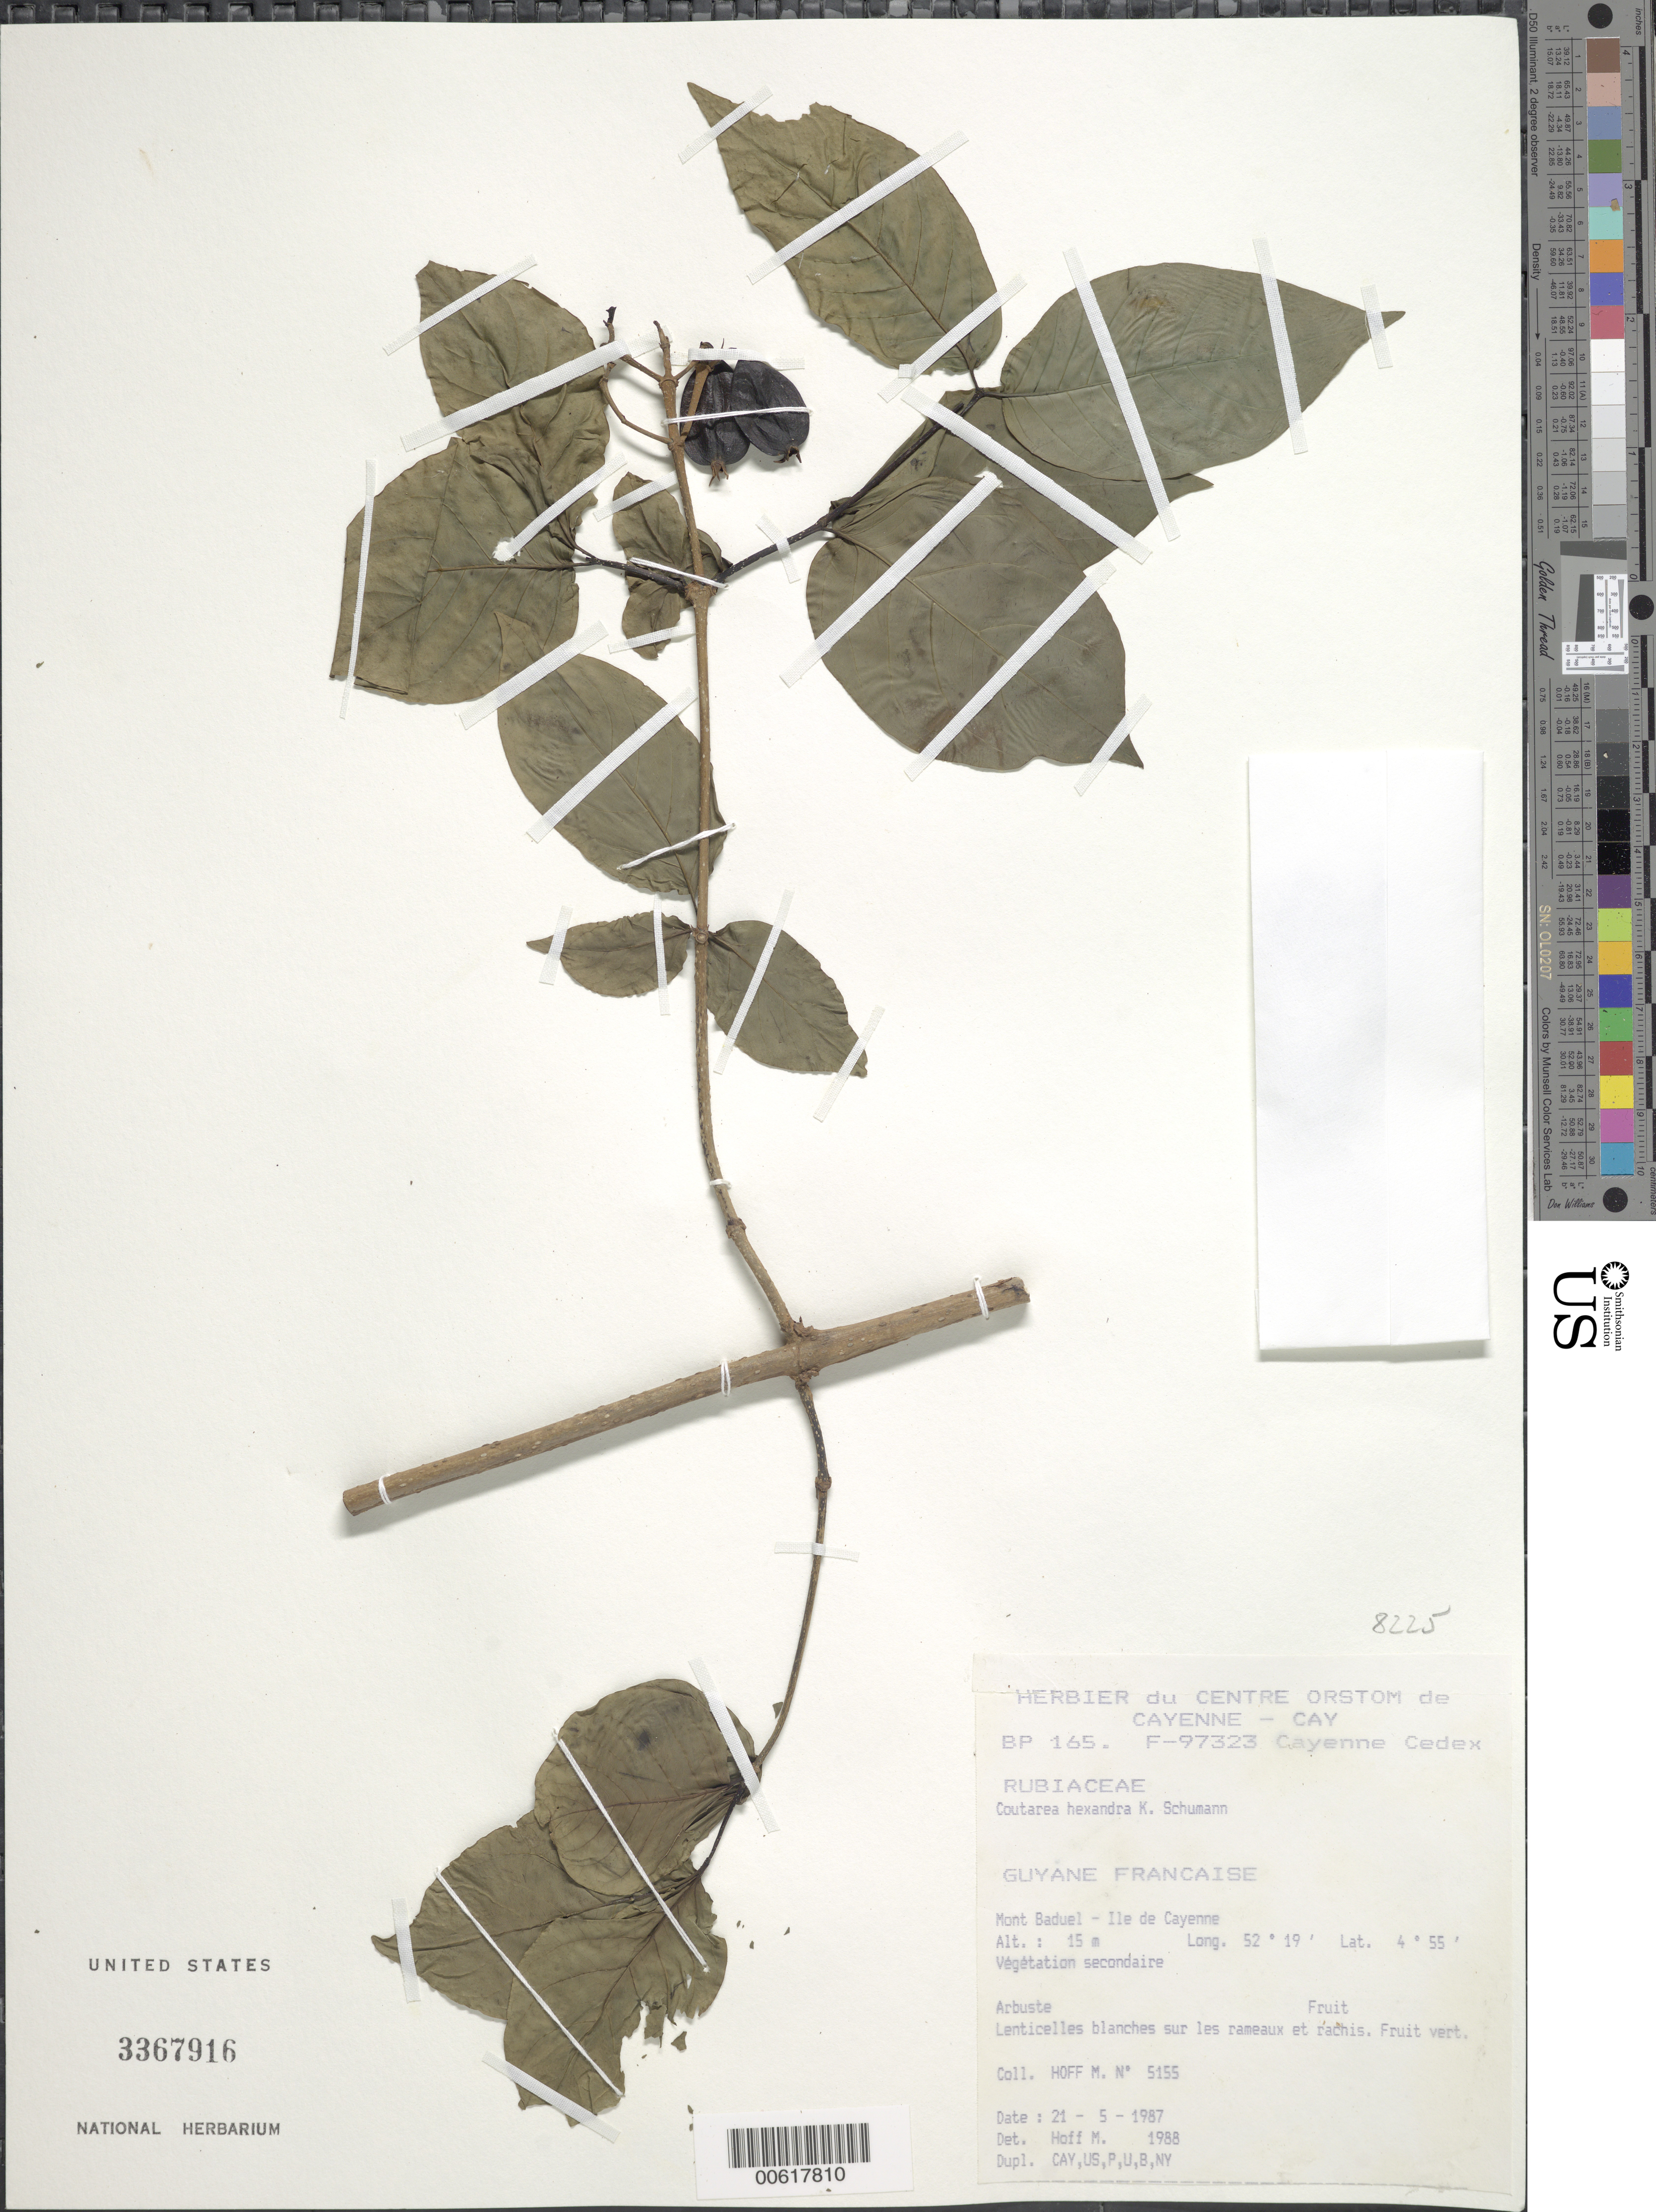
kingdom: Plantae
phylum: Tracheophyta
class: Magnoliopsida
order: Gentianales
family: Rubiaceae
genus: Coutarea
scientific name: Coutarea hexandra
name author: (Jacq.) K. Schum.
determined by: Hoff, M.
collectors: M. Hoff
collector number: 5155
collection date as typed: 21-May-87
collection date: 1987-05-21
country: French Guiana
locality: Mont Baduel, Ile de Cayenne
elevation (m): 15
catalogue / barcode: US 3367916